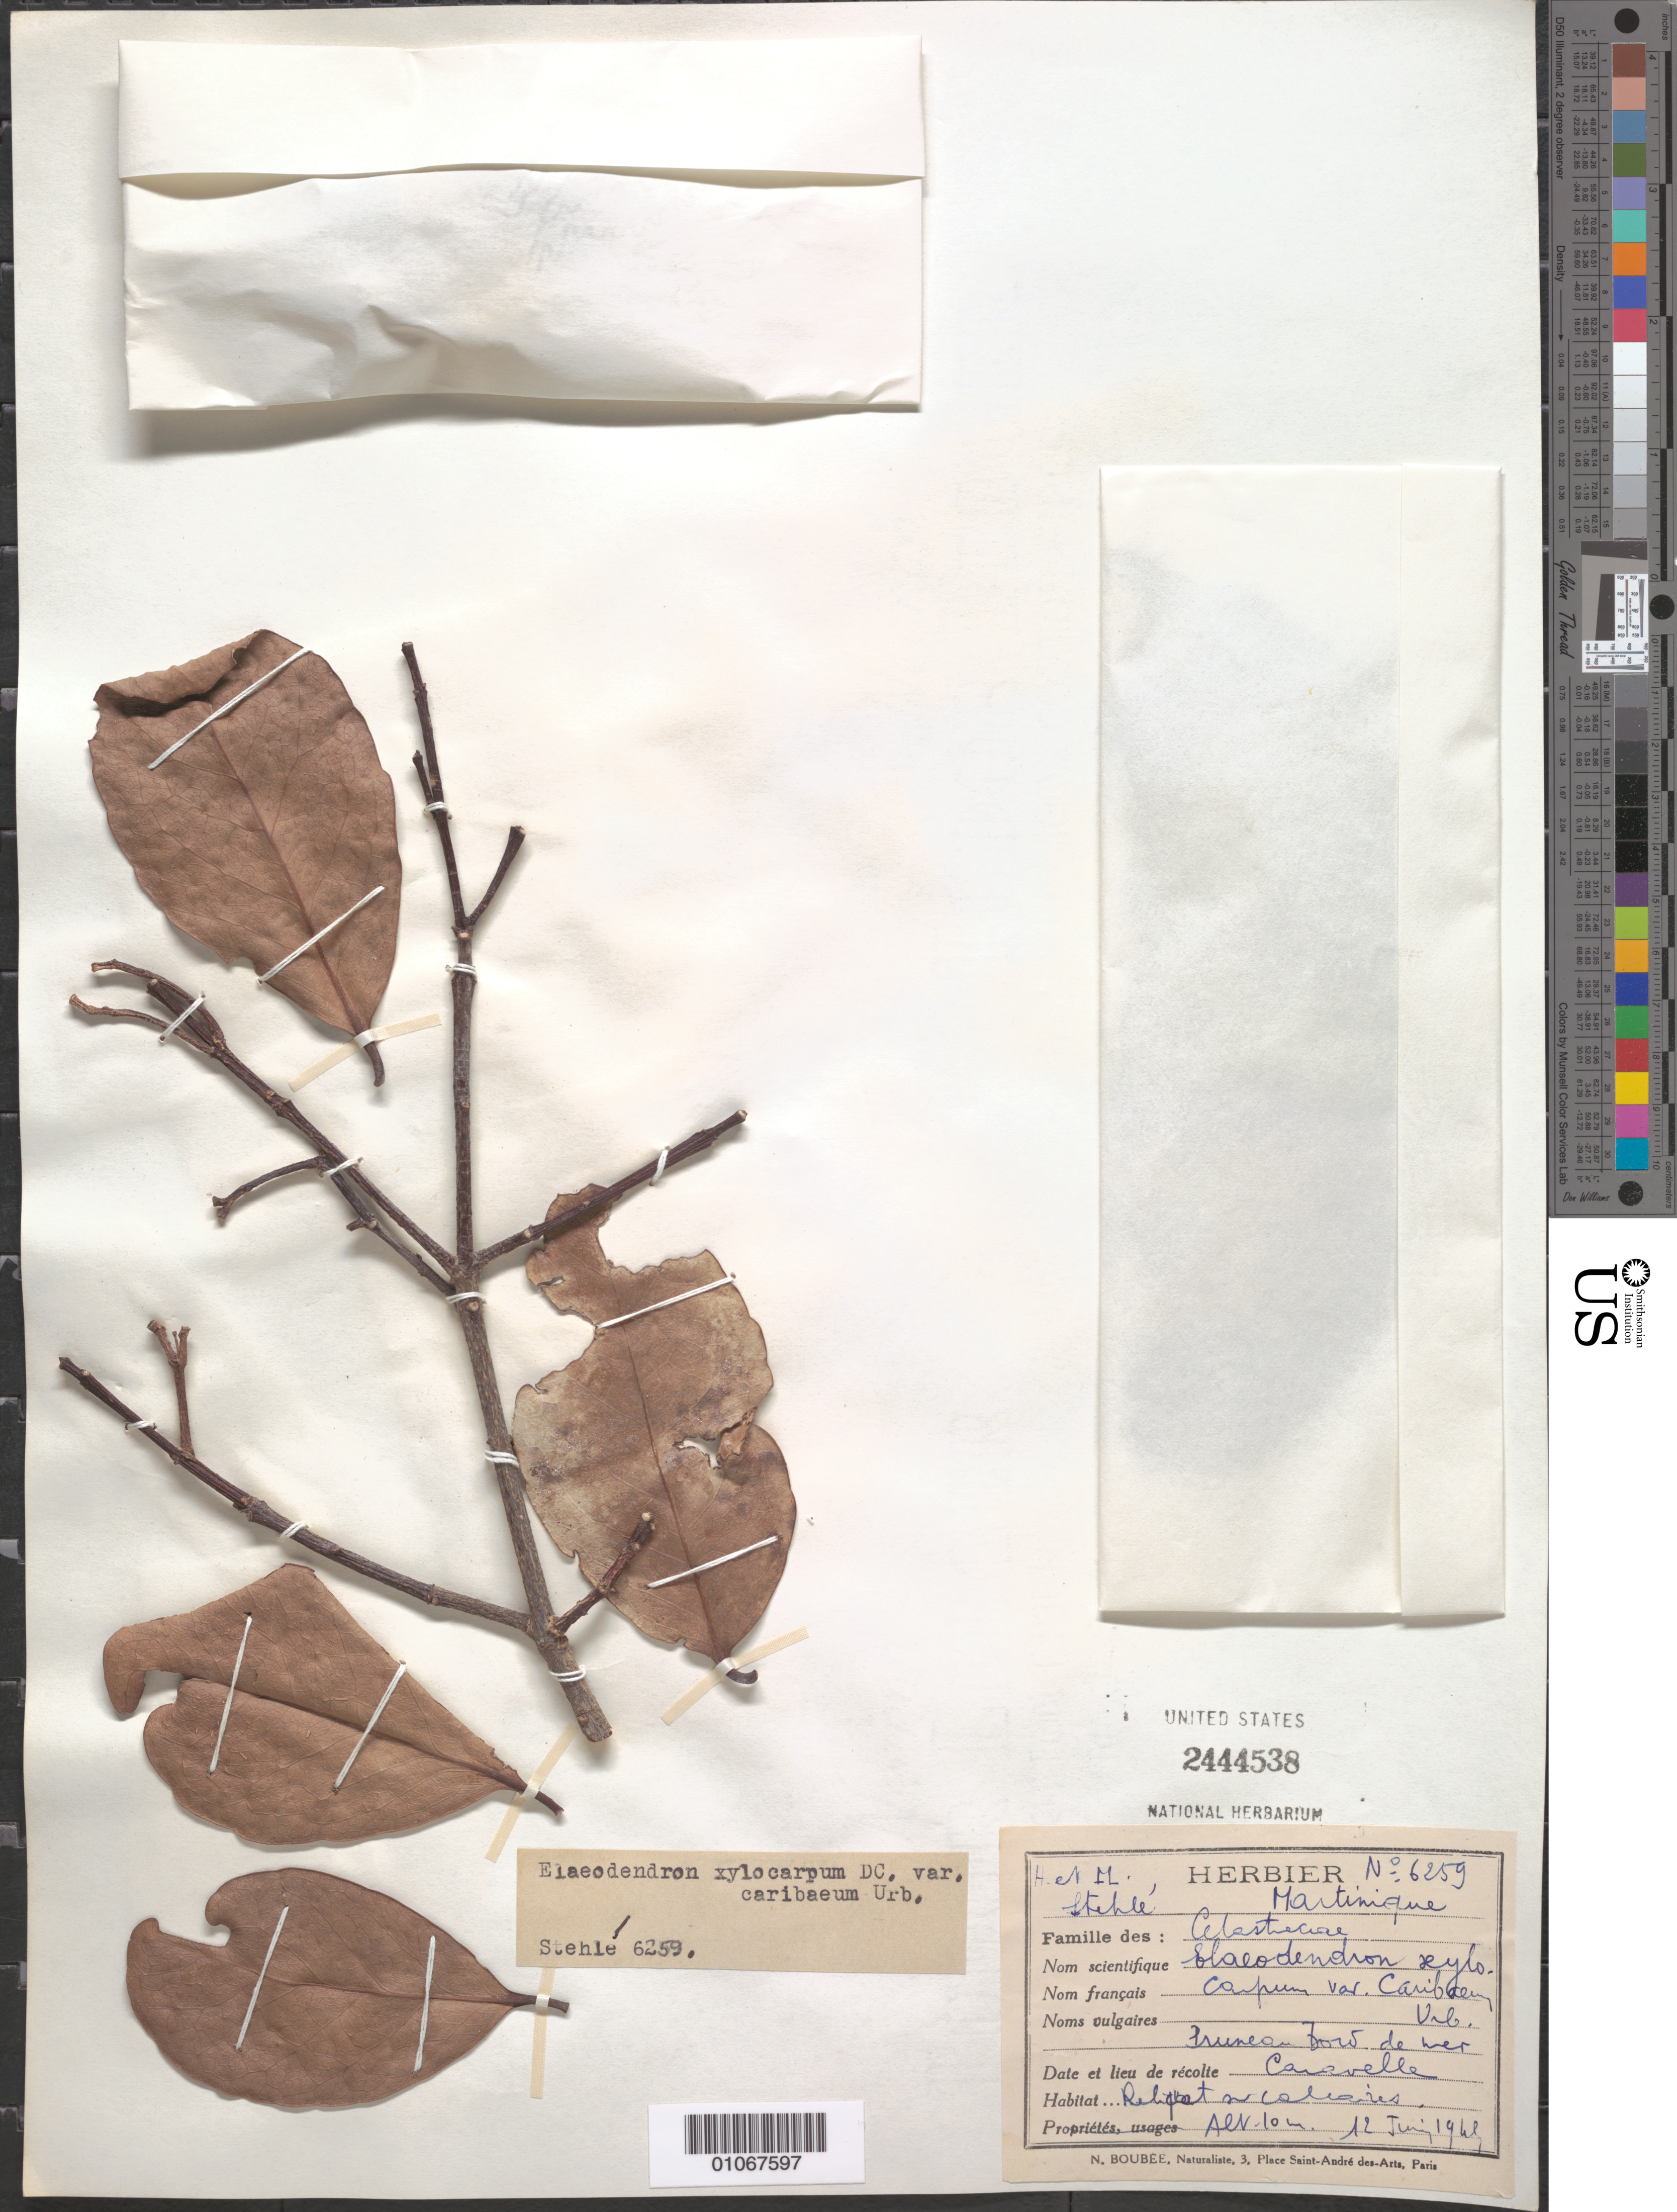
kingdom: Plantae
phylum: Tracheophyta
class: Magnoliopsida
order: Celastrales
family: Celastraceae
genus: Elaeodendron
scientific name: Elaeodendron xylocarpum var. caribaeum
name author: Urb.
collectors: H. Stehlé & M. Stehlé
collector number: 6259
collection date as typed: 12 Jun 1940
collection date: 1940-06-12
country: Martinique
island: Martinique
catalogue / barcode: US 2444538